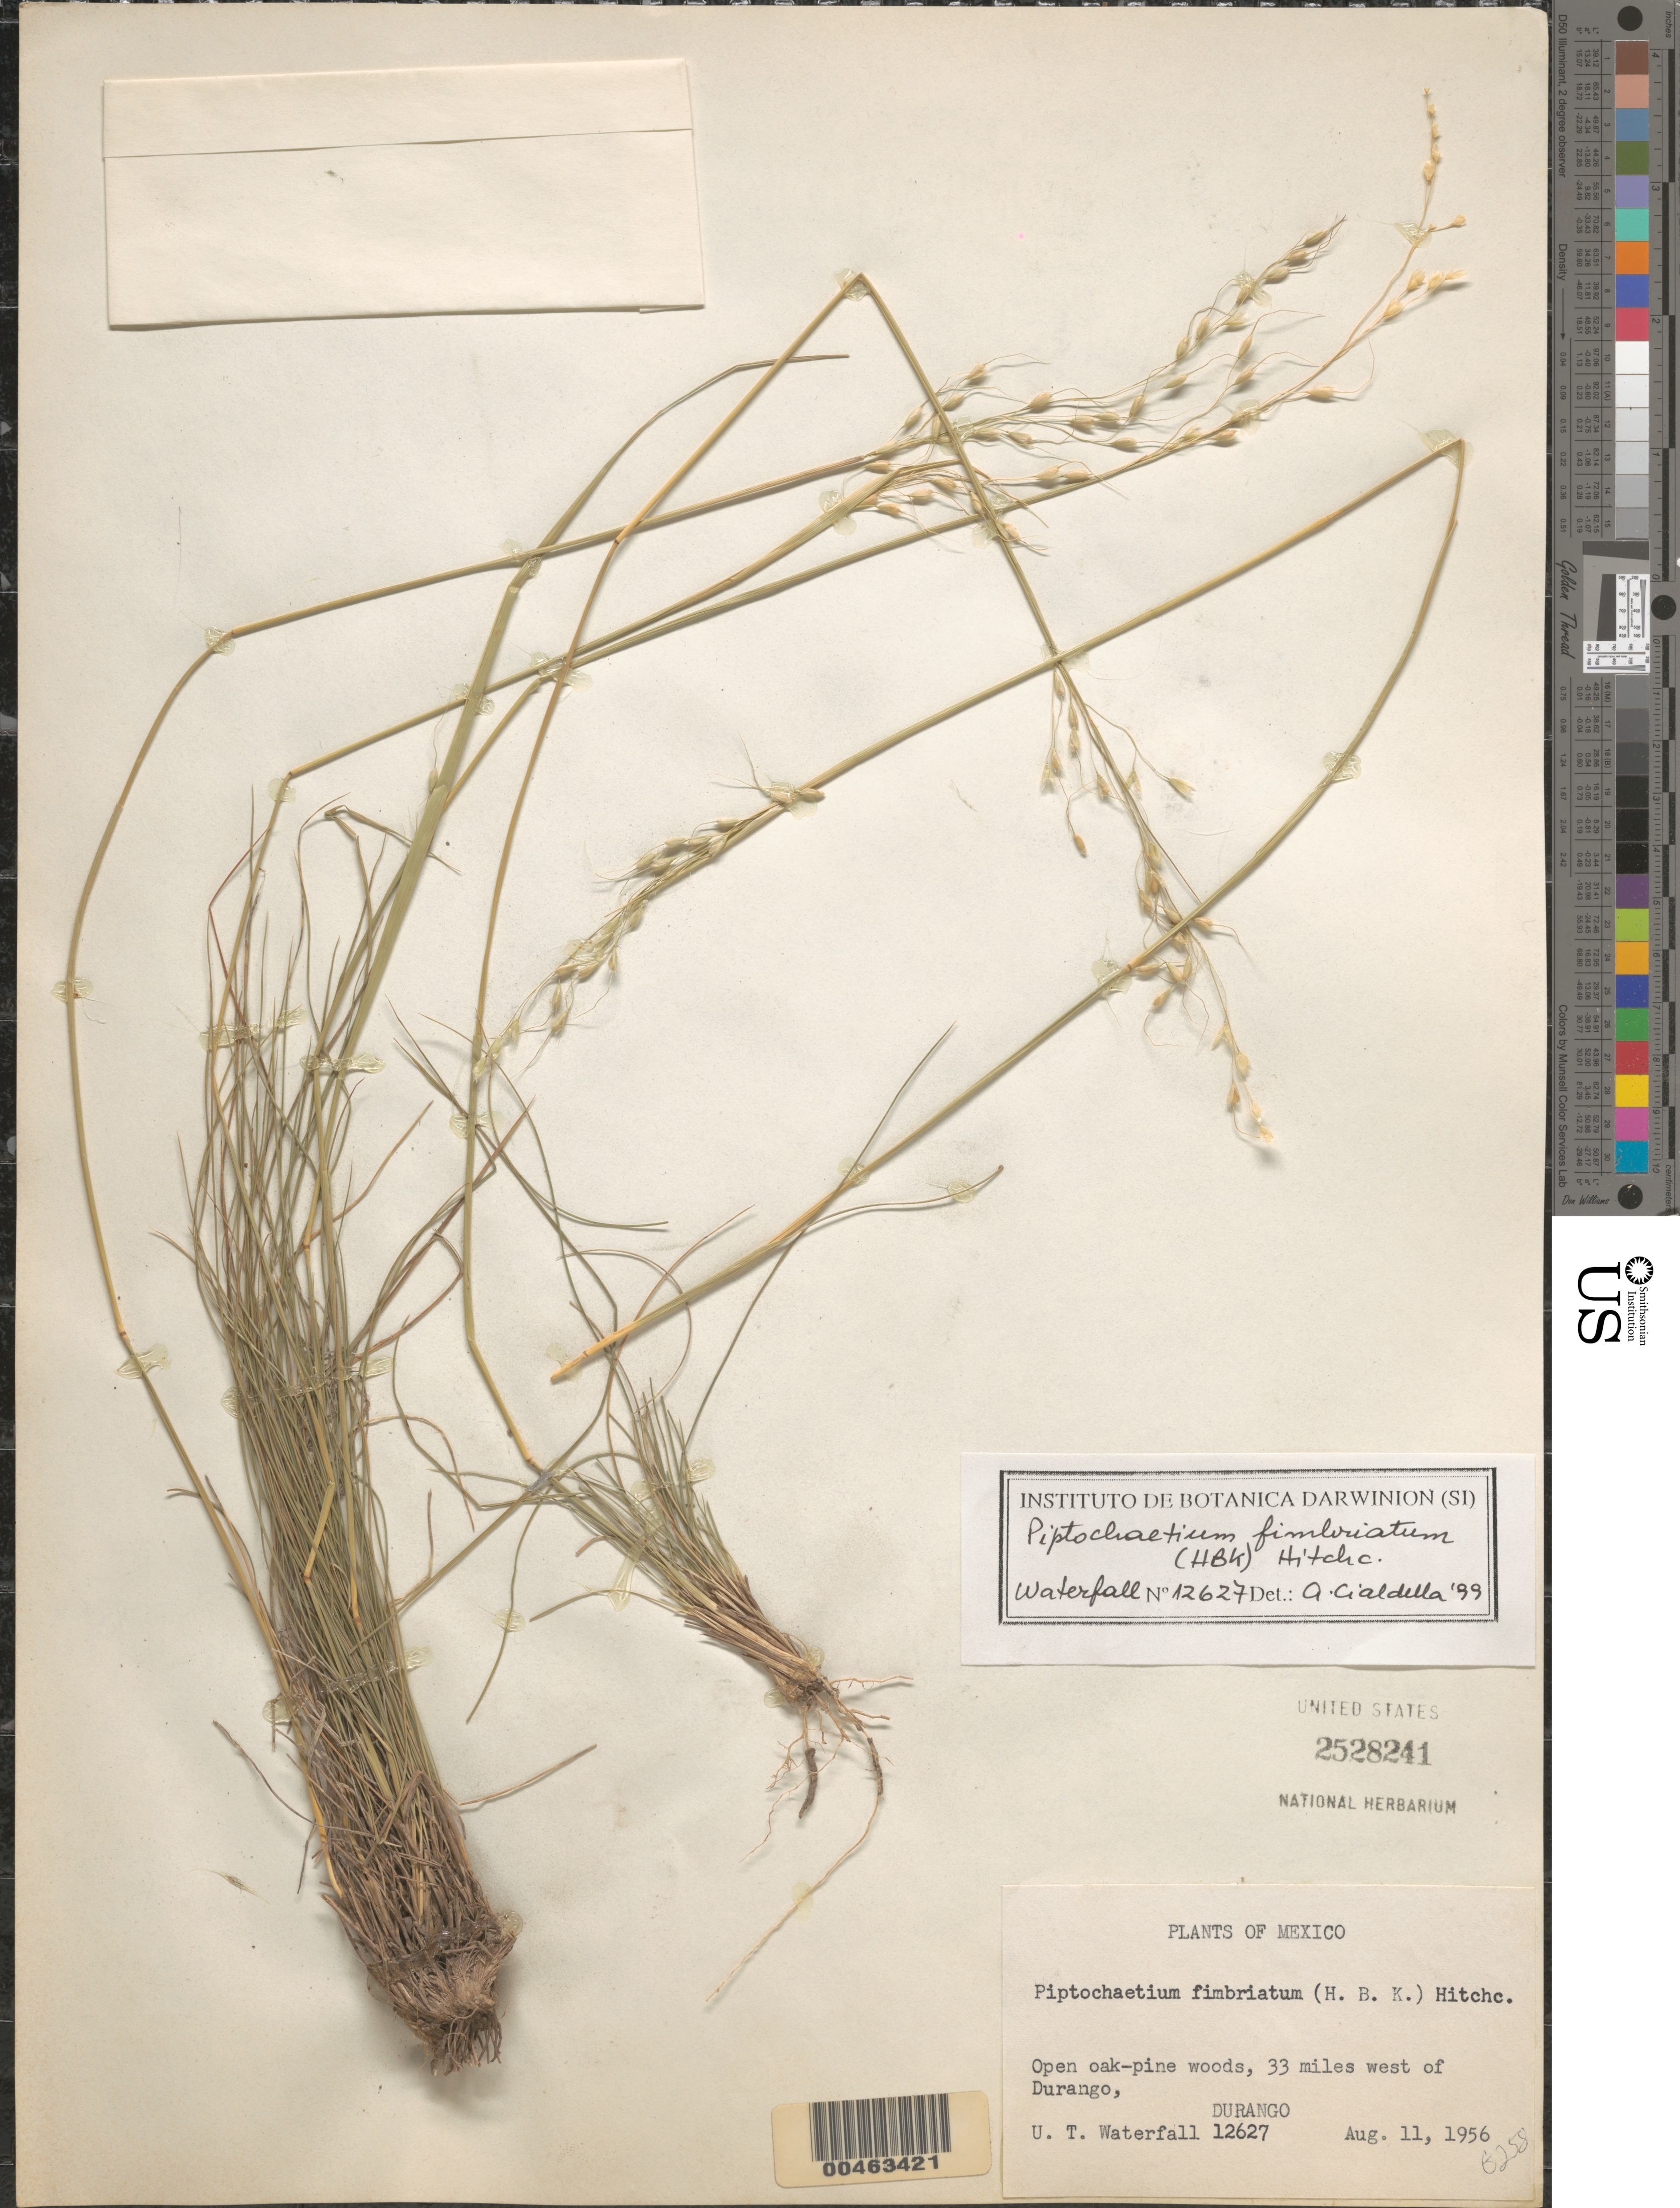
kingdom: Plantae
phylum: Tracheophyta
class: Liliopsida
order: Poales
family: Poaceae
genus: Piptochaetium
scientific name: Piptochaetium fimbriatum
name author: (Kunth) Hitchc.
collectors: U. T. Waterfall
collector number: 12627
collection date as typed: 11 Aug 1956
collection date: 1956-08-11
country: Mexico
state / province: Durango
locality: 33 mi W of Durango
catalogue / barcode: US 2528241